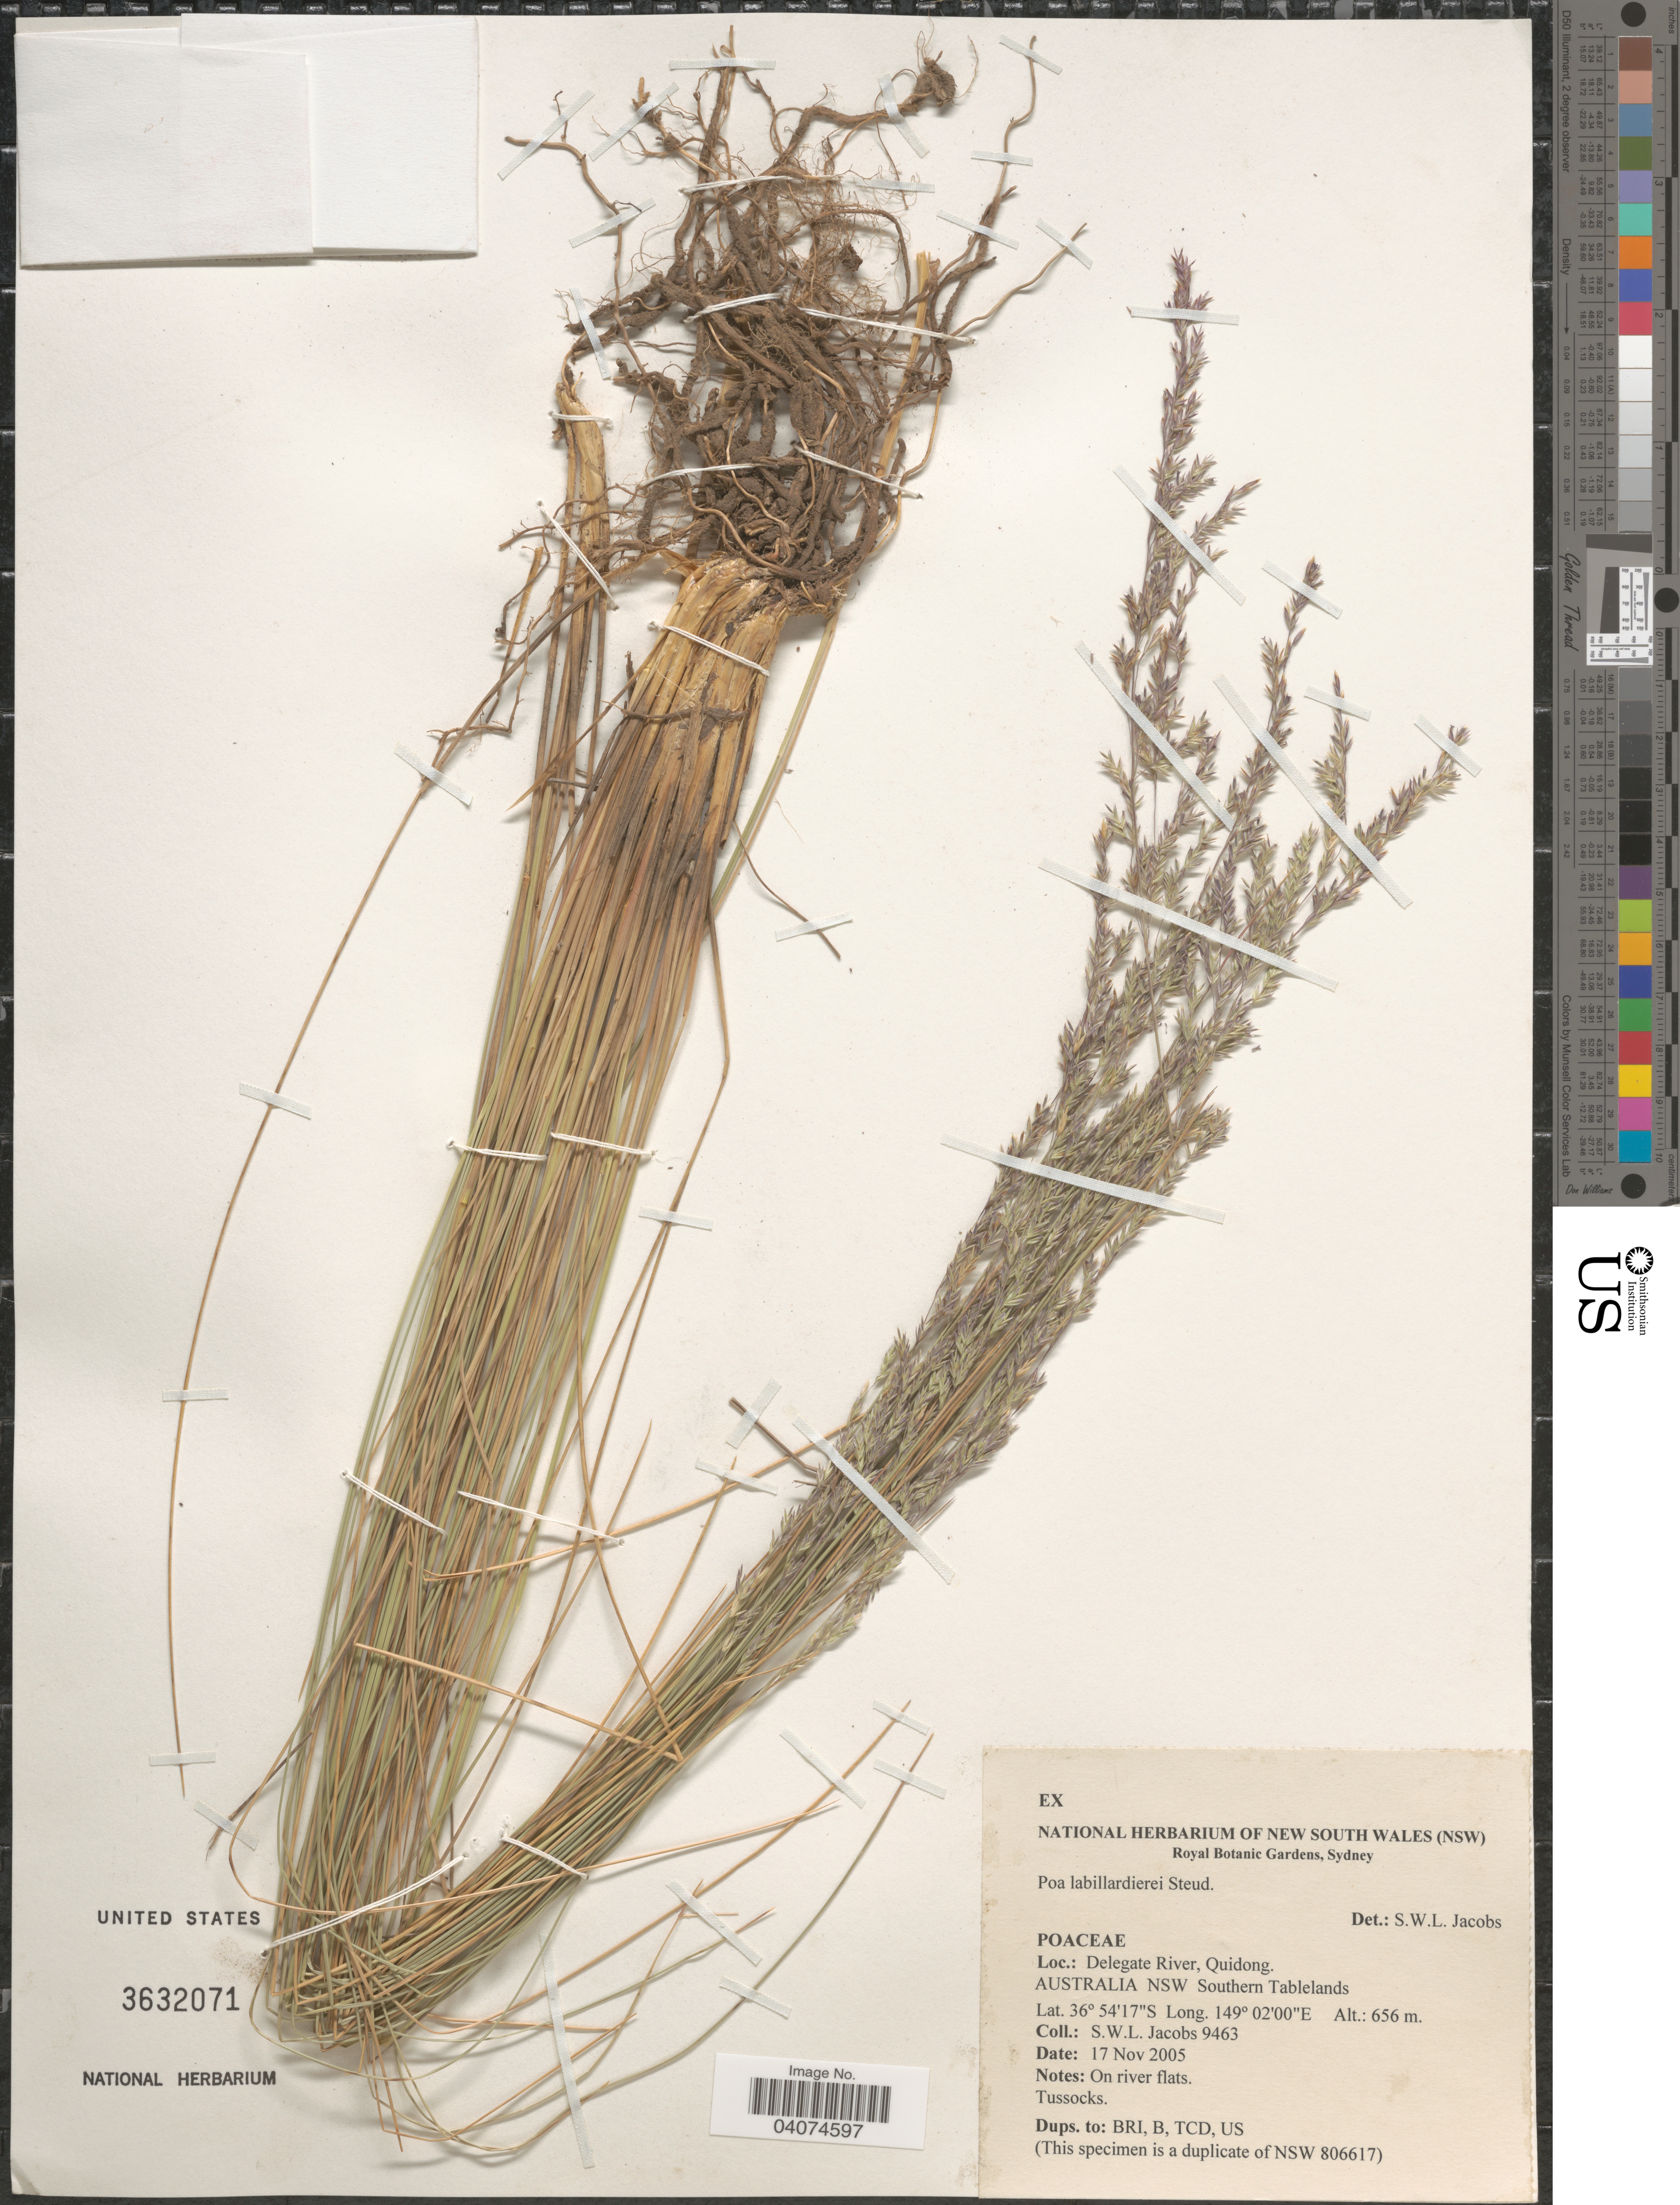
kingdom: Plantae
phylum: Tracheophyta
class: Liliopsida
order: Poales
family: Poaceae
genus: Poa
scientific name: Poa labillardierei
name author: Steud.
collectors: S. W. L. Jacobs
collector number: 9463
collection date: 2005-11-17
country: Australia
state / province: New South Wales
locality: Delegate River, Quidong. Southern Tablelands.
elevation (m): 656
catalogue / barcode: US 3632071